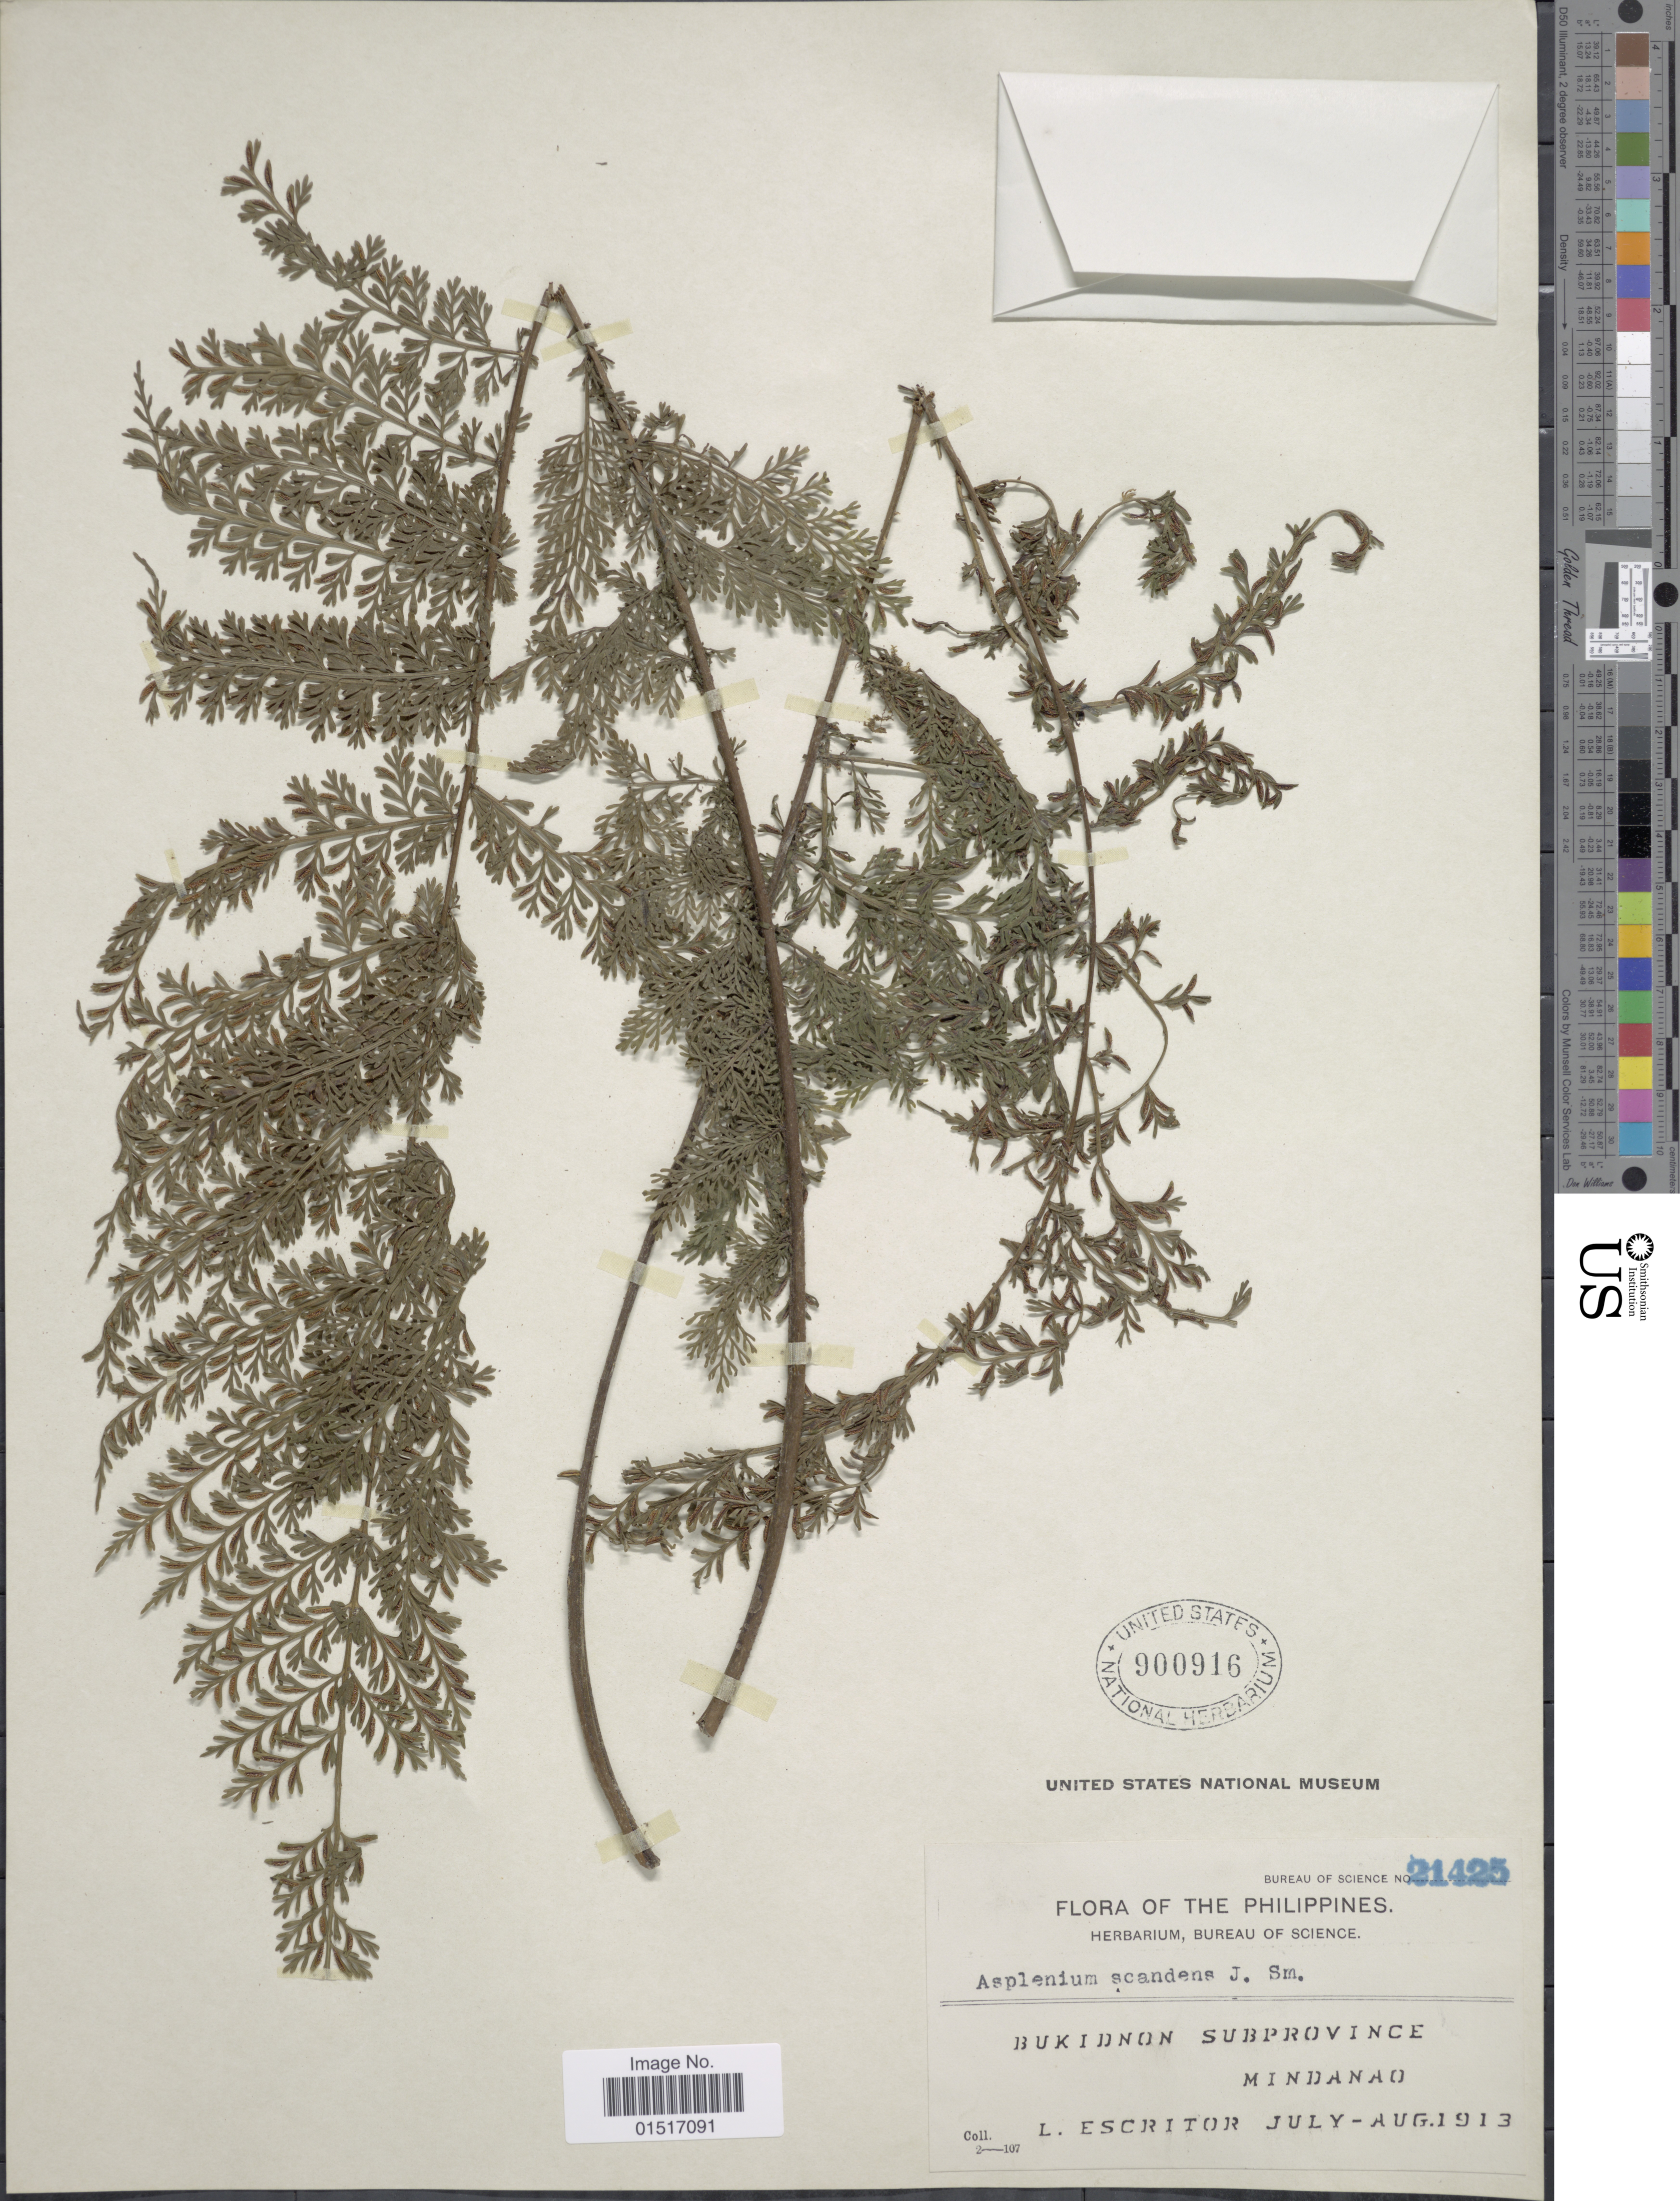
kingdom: Plantae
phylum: Tracheophyta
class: Polypodiopsida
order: Polypodiales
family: Aspleniaceae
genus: Asplenium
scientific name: Asplenium scandens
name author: J. Sm. ex Mett.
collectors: L. Escritor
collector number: Bureau of Science 21425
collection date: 1913-07/1913-08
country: Philippines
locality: Bukidnon Subprovince. Mindanao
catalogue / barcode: US 900916